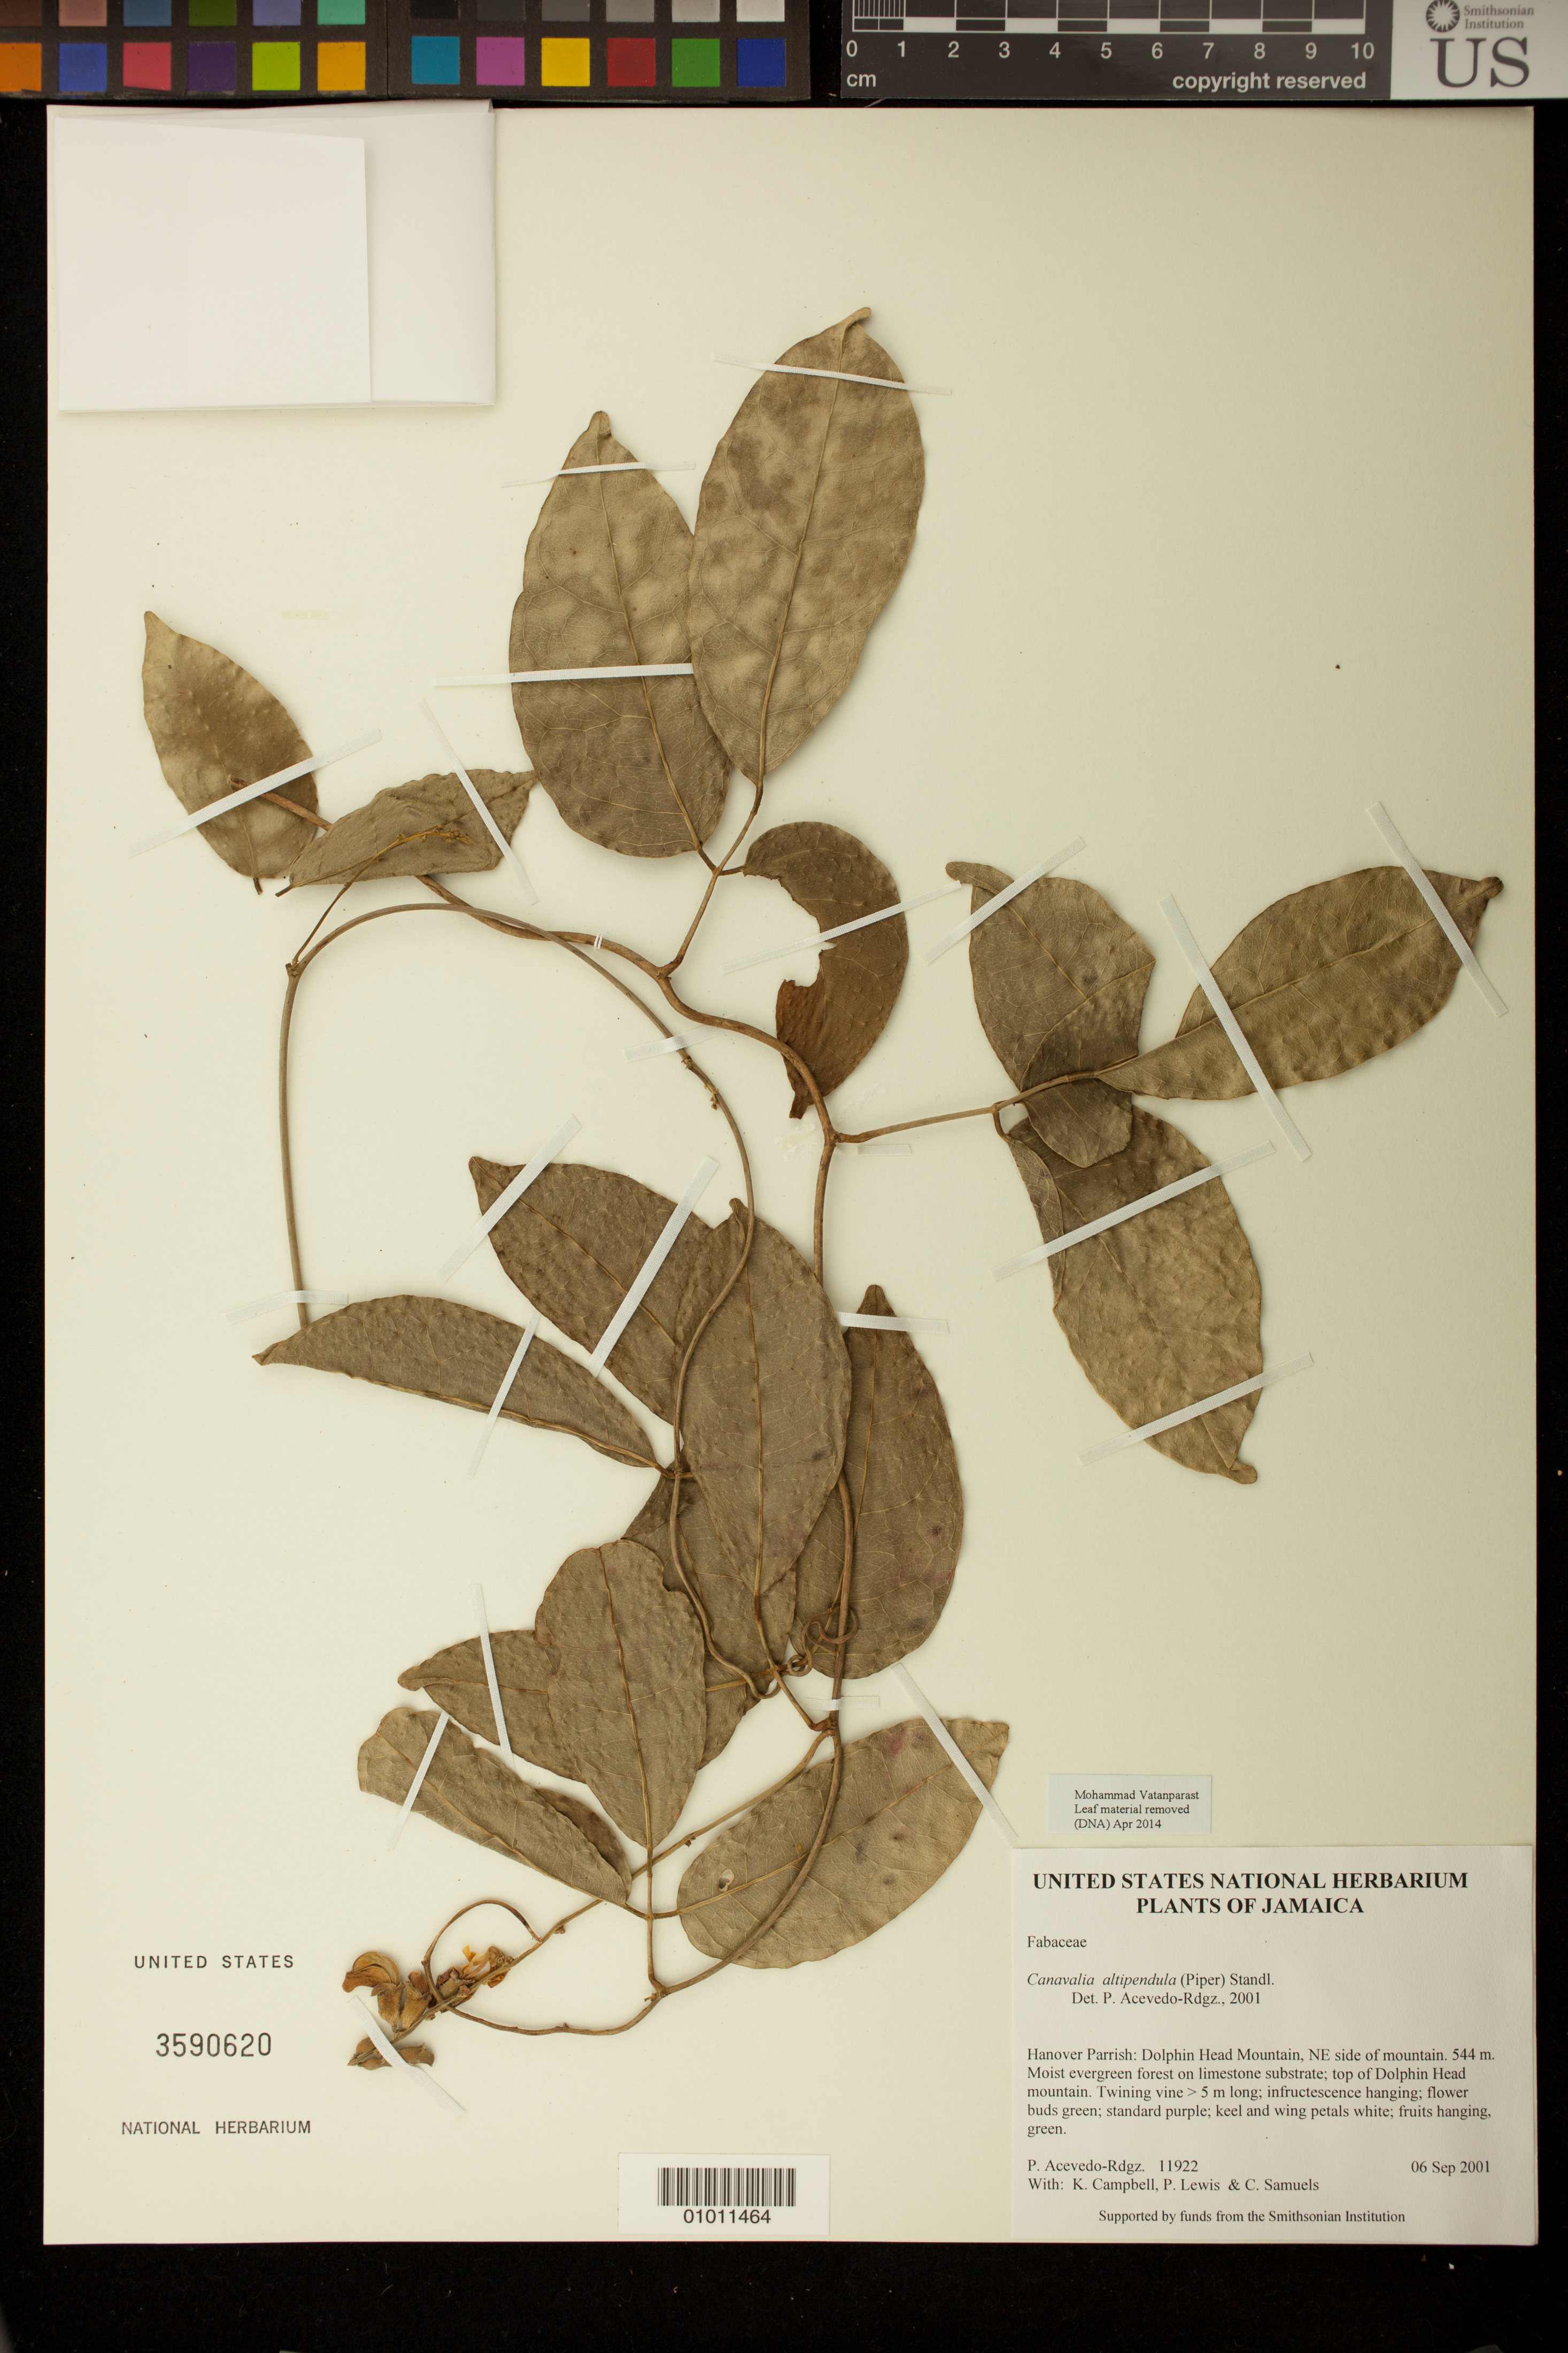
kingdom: Plantae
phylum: Tracheophyta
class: Magnoliopsida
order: Fabales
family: Fabaceae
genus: Canavalia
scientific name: Canavalia altipendula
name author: (Piper) Standl.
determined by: Acevedo-Rodríguez, P., (BOT), Smithsonian Institution - National Museum of Natural History (UNITED STATES)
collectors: P. Acevedo-Rodr., K. Campbell, P. Lewis & C. Samuels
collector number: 11922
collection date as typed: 06 Sep 2001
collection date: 2001-09-06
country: Jamaica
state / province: Hanover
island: Jamaica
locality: Hanover Parrish: Dolphin Head Mountain, NE side of mountain.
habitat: Moist evergreen forest on limestone substrate; top of Dolphin Head mountain.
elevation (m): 544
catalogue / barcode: US 3590620